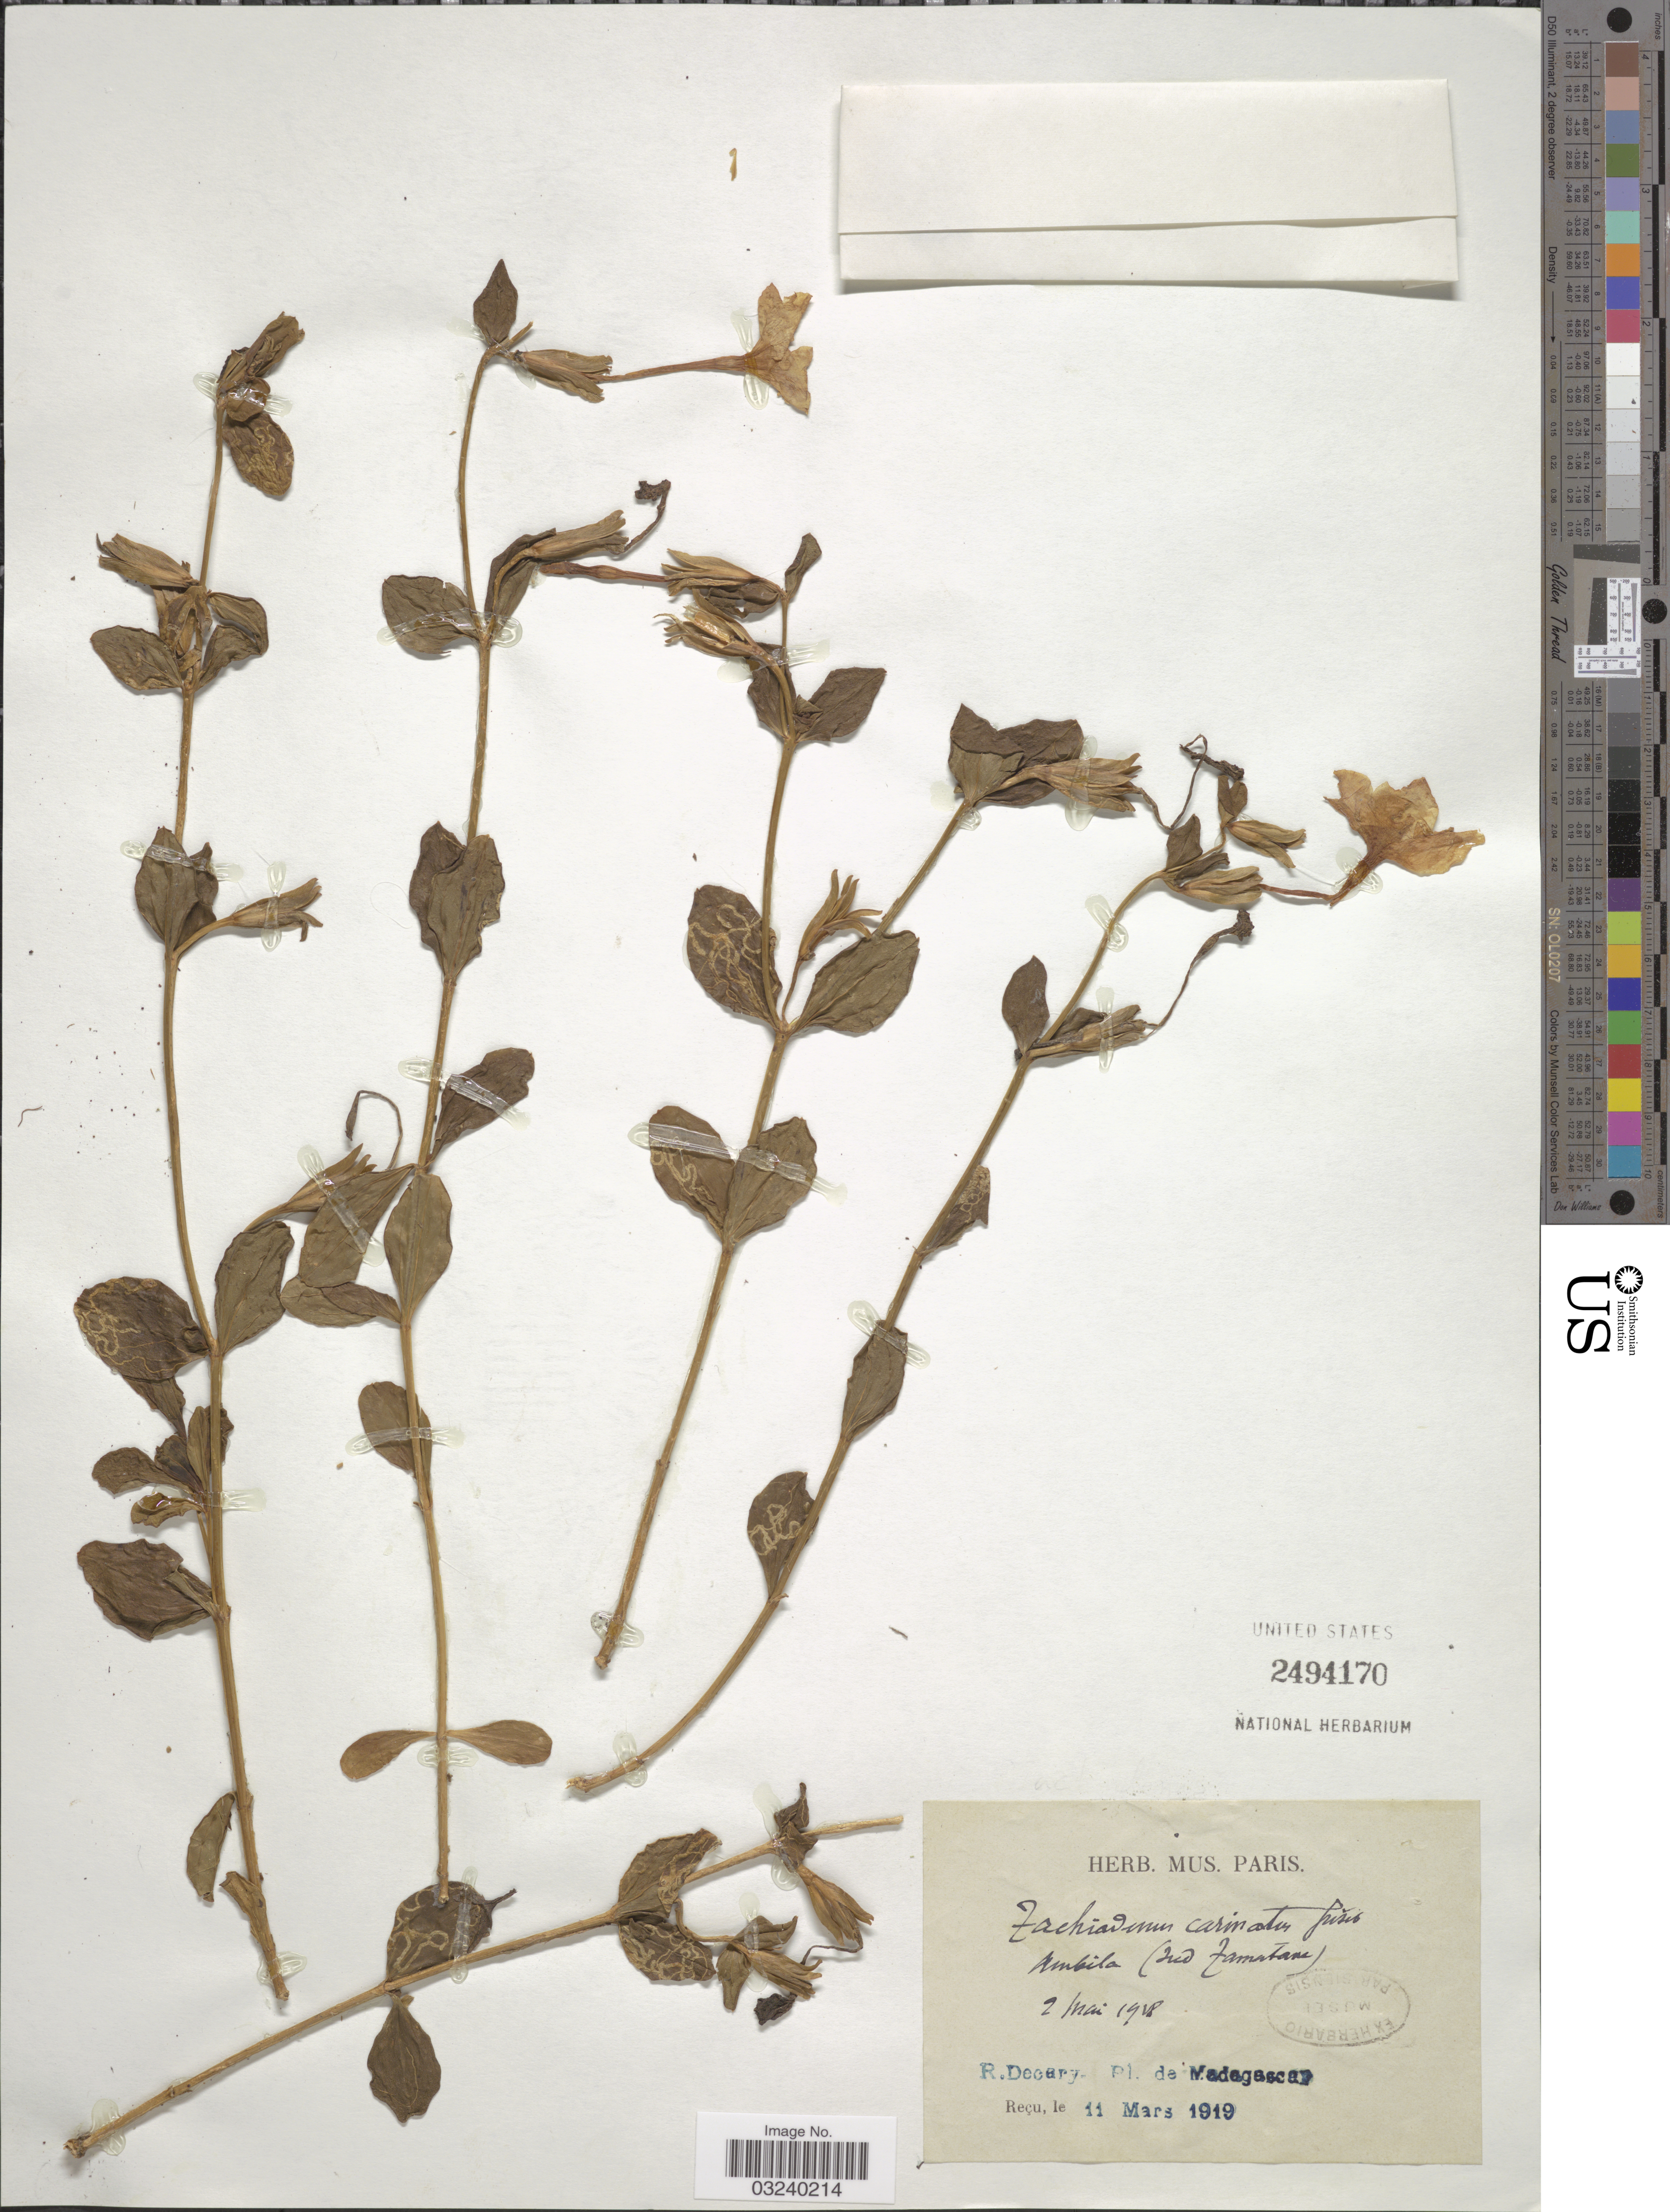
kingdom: Plantae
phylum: Tracheophyta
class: Magnoliopsida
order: Gentianales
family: Gentianaceae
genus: Tachiadenus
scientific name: Tachiadenus carinatus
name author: Griseb.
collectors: R. Decary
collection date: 1928-05-02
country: Madagascar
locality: Ambila (Sud Tamatave) [south Toamasina]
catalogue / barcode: US 2494170